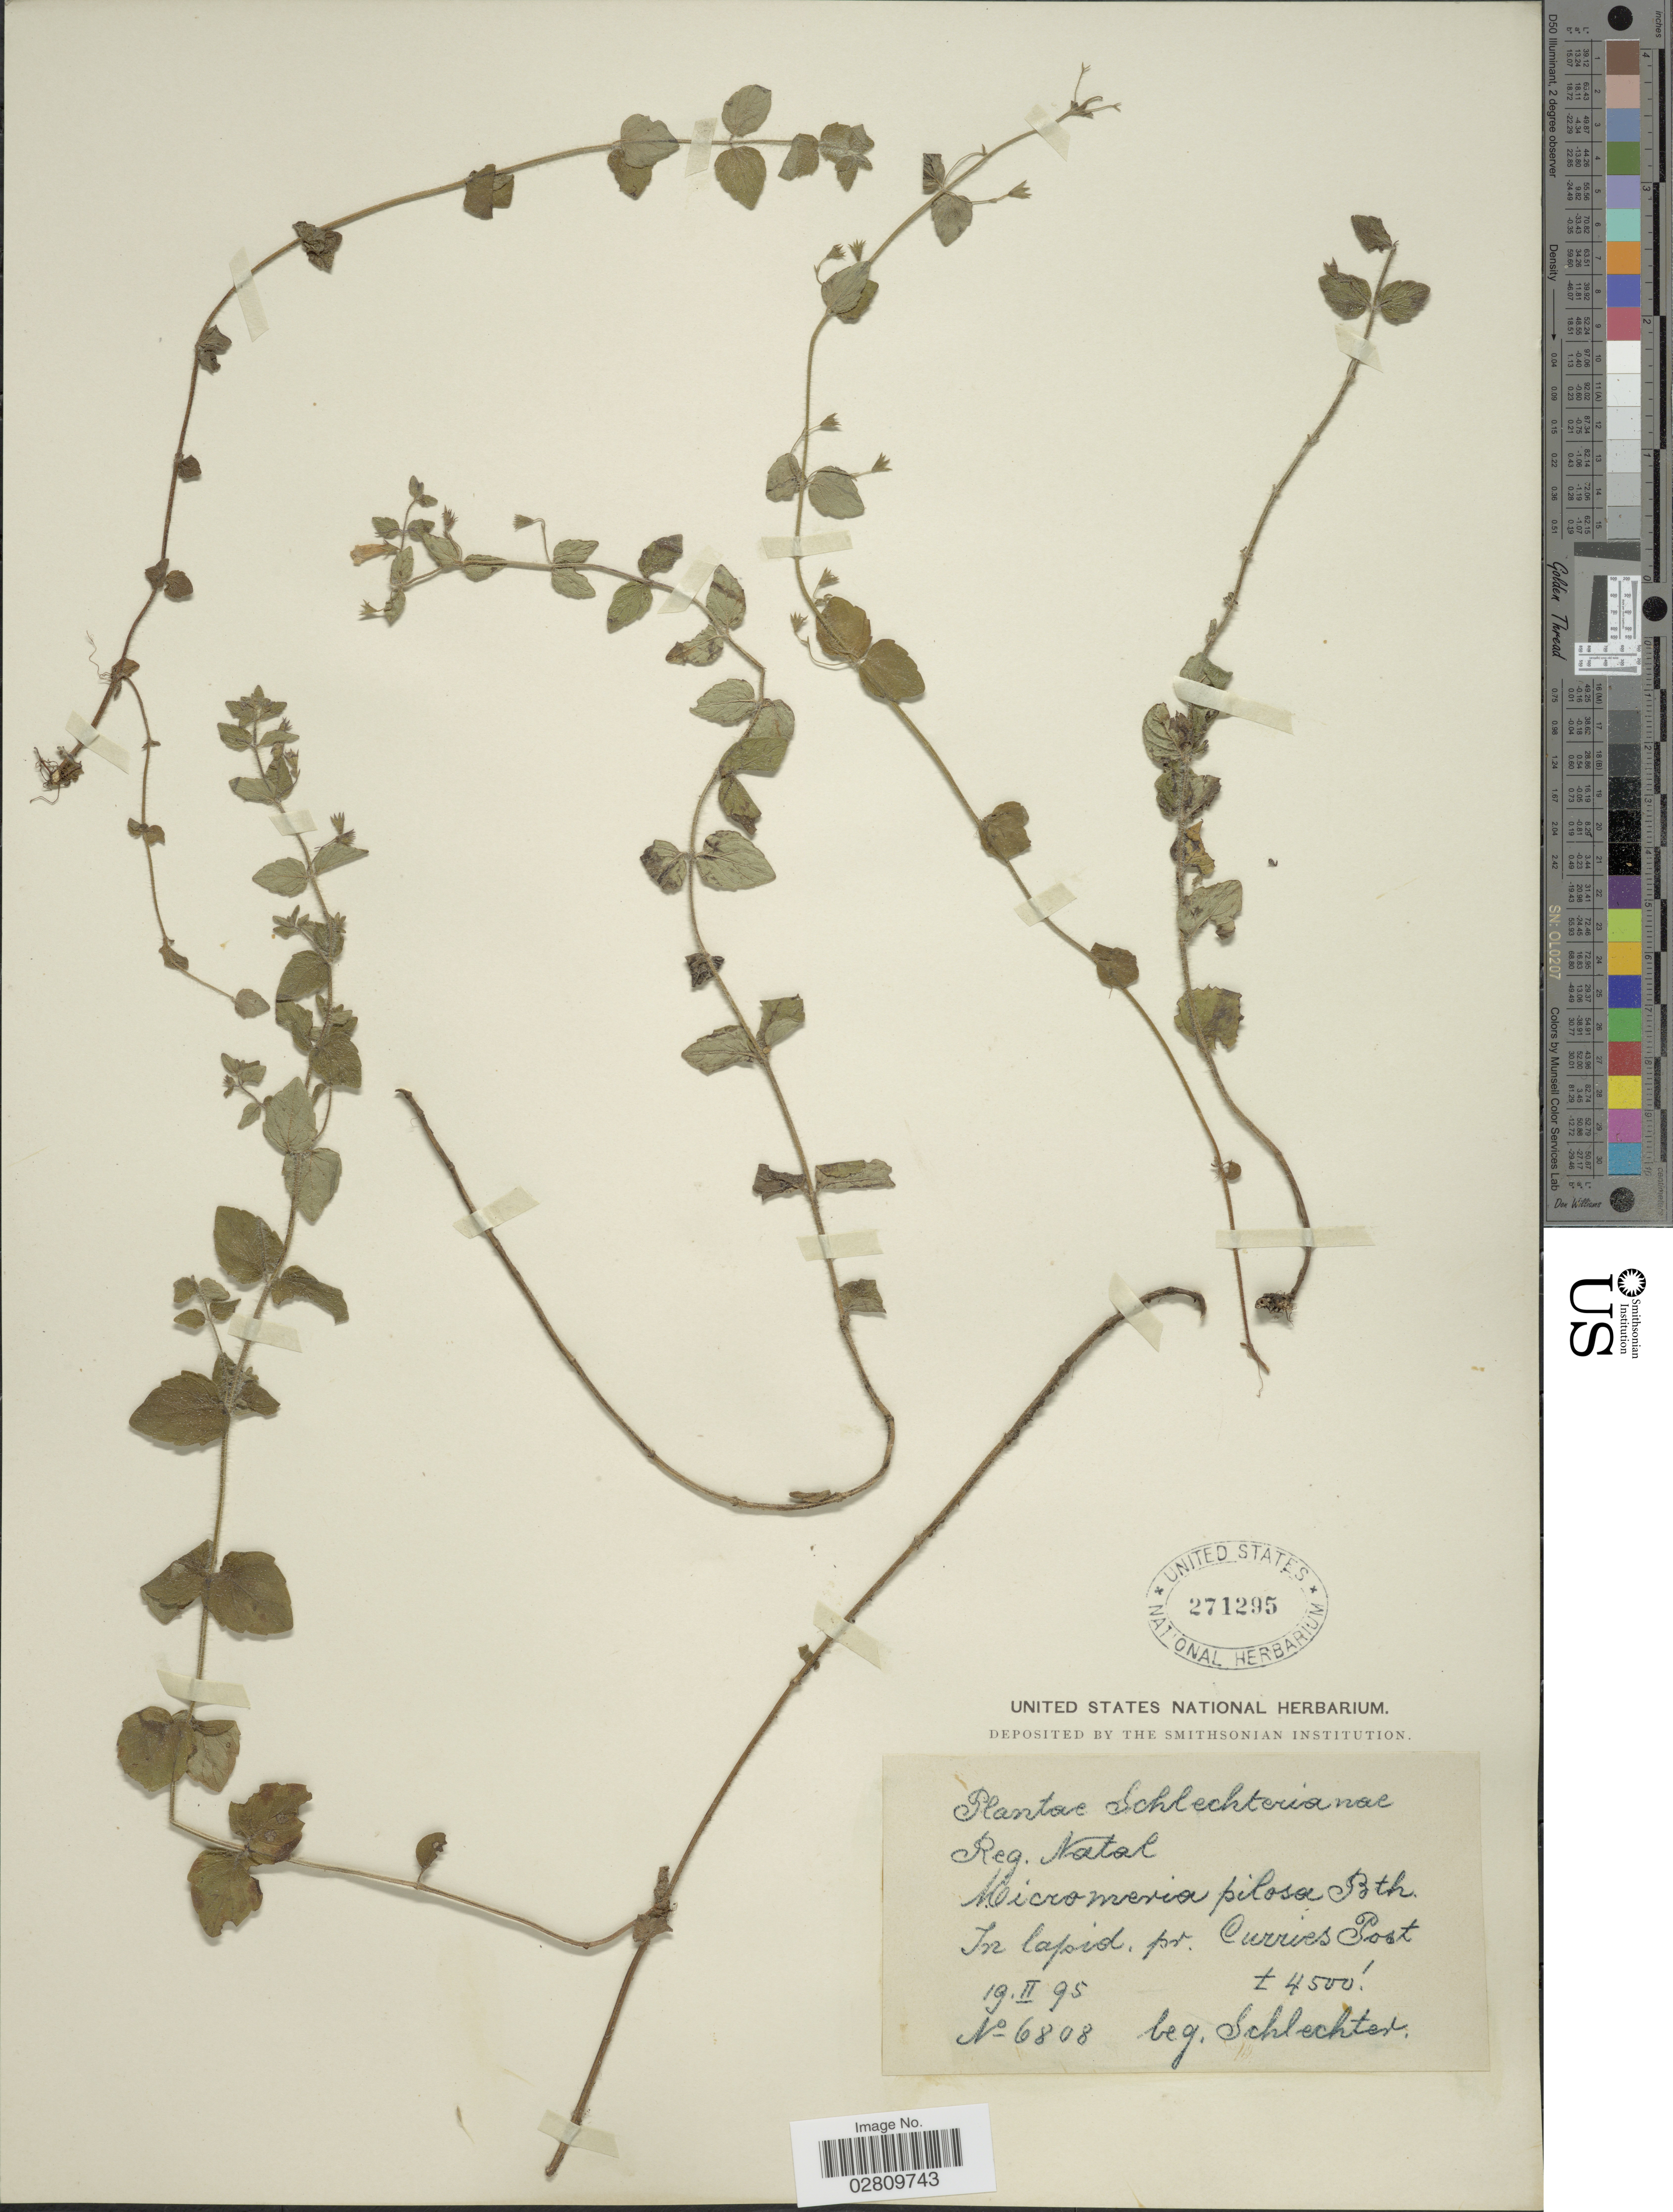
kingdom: Plantae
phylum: Tracheophyta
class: Magnoliopsida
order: Lamiales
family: Lamiaceae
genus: Micromeria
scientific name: Micromeria pilosa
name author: Benth.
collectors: Schlechter, --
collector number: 6808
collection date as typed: Transcribed d/m/y: 19/2/95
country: South Africa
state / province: KwaZulu-Natal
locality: Reg. Natal. In lapid. pr. Curries Post.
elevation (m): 1372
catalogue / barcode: US 271295